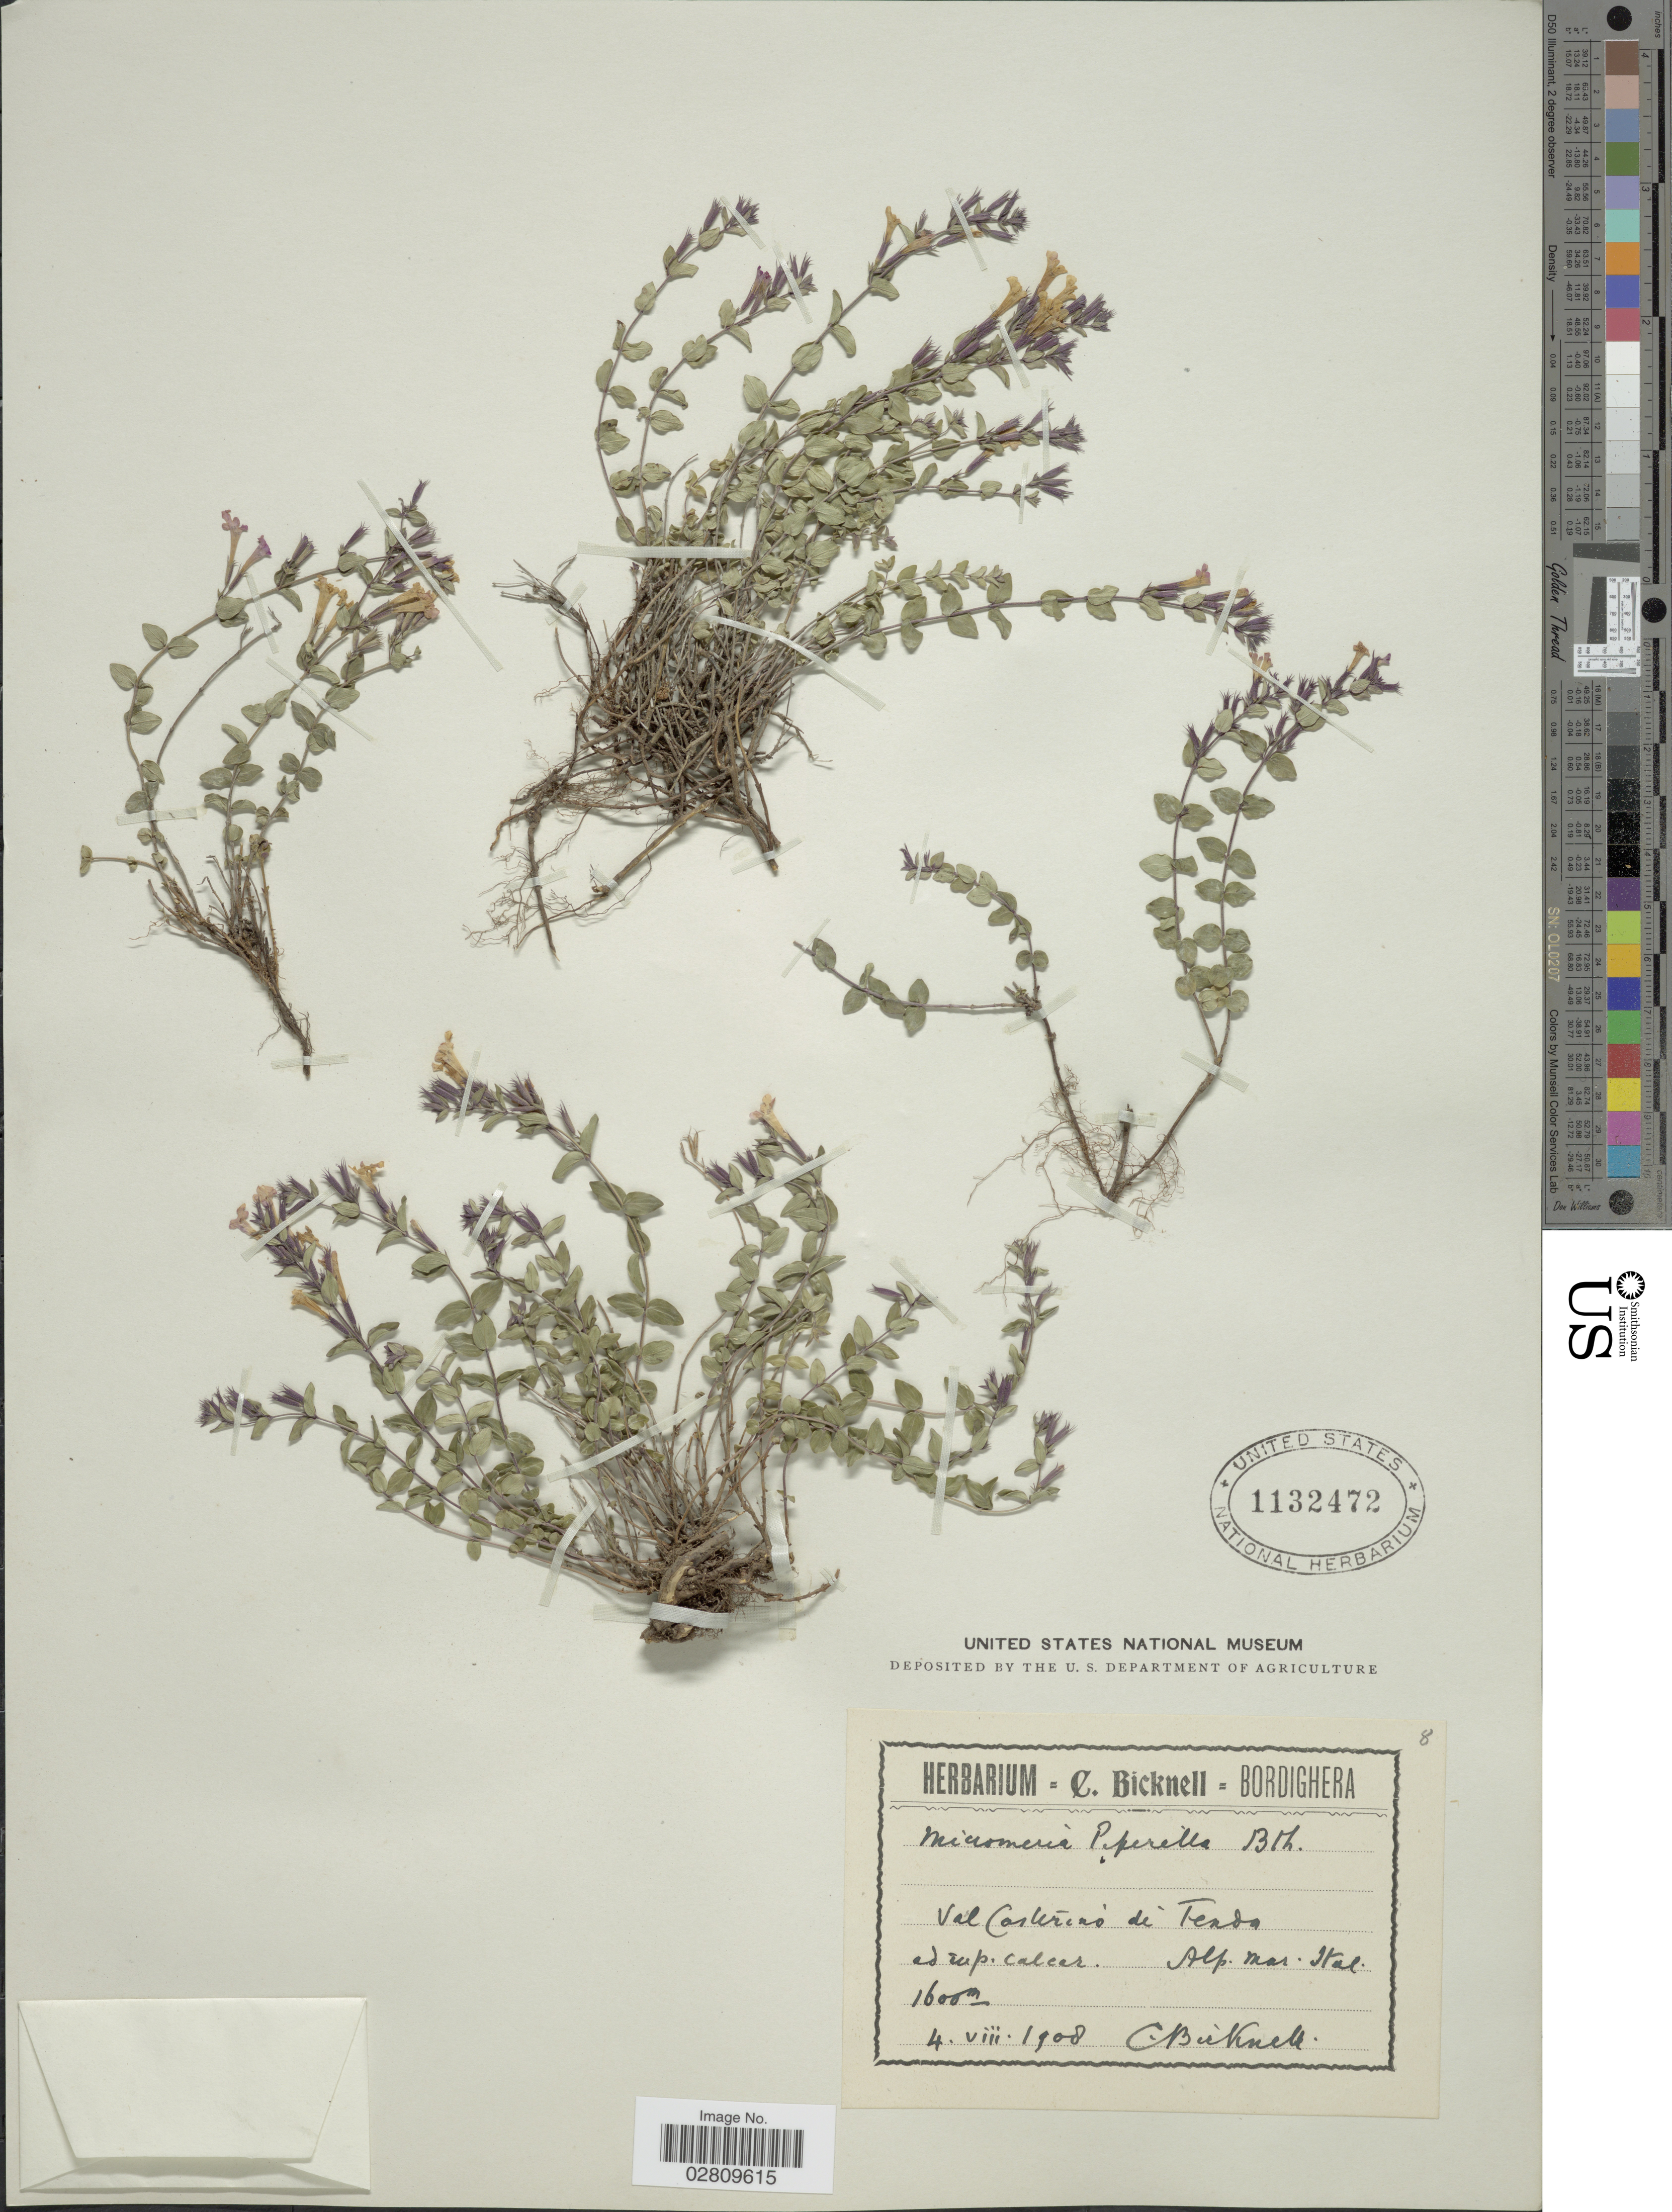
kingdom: Plantae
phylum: Tracheophyta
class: Magnoliopsida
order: Lamiales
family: Lamiaceae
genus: Micromeria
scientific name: Micromeria piperella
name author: Pančić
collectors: C. Bicknell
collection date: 1908-08-04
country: Italy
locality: Val Casterino di Tenda ad rup. calcar. Alp. mar. Ital.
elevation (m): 1600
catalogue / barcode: US 1132472